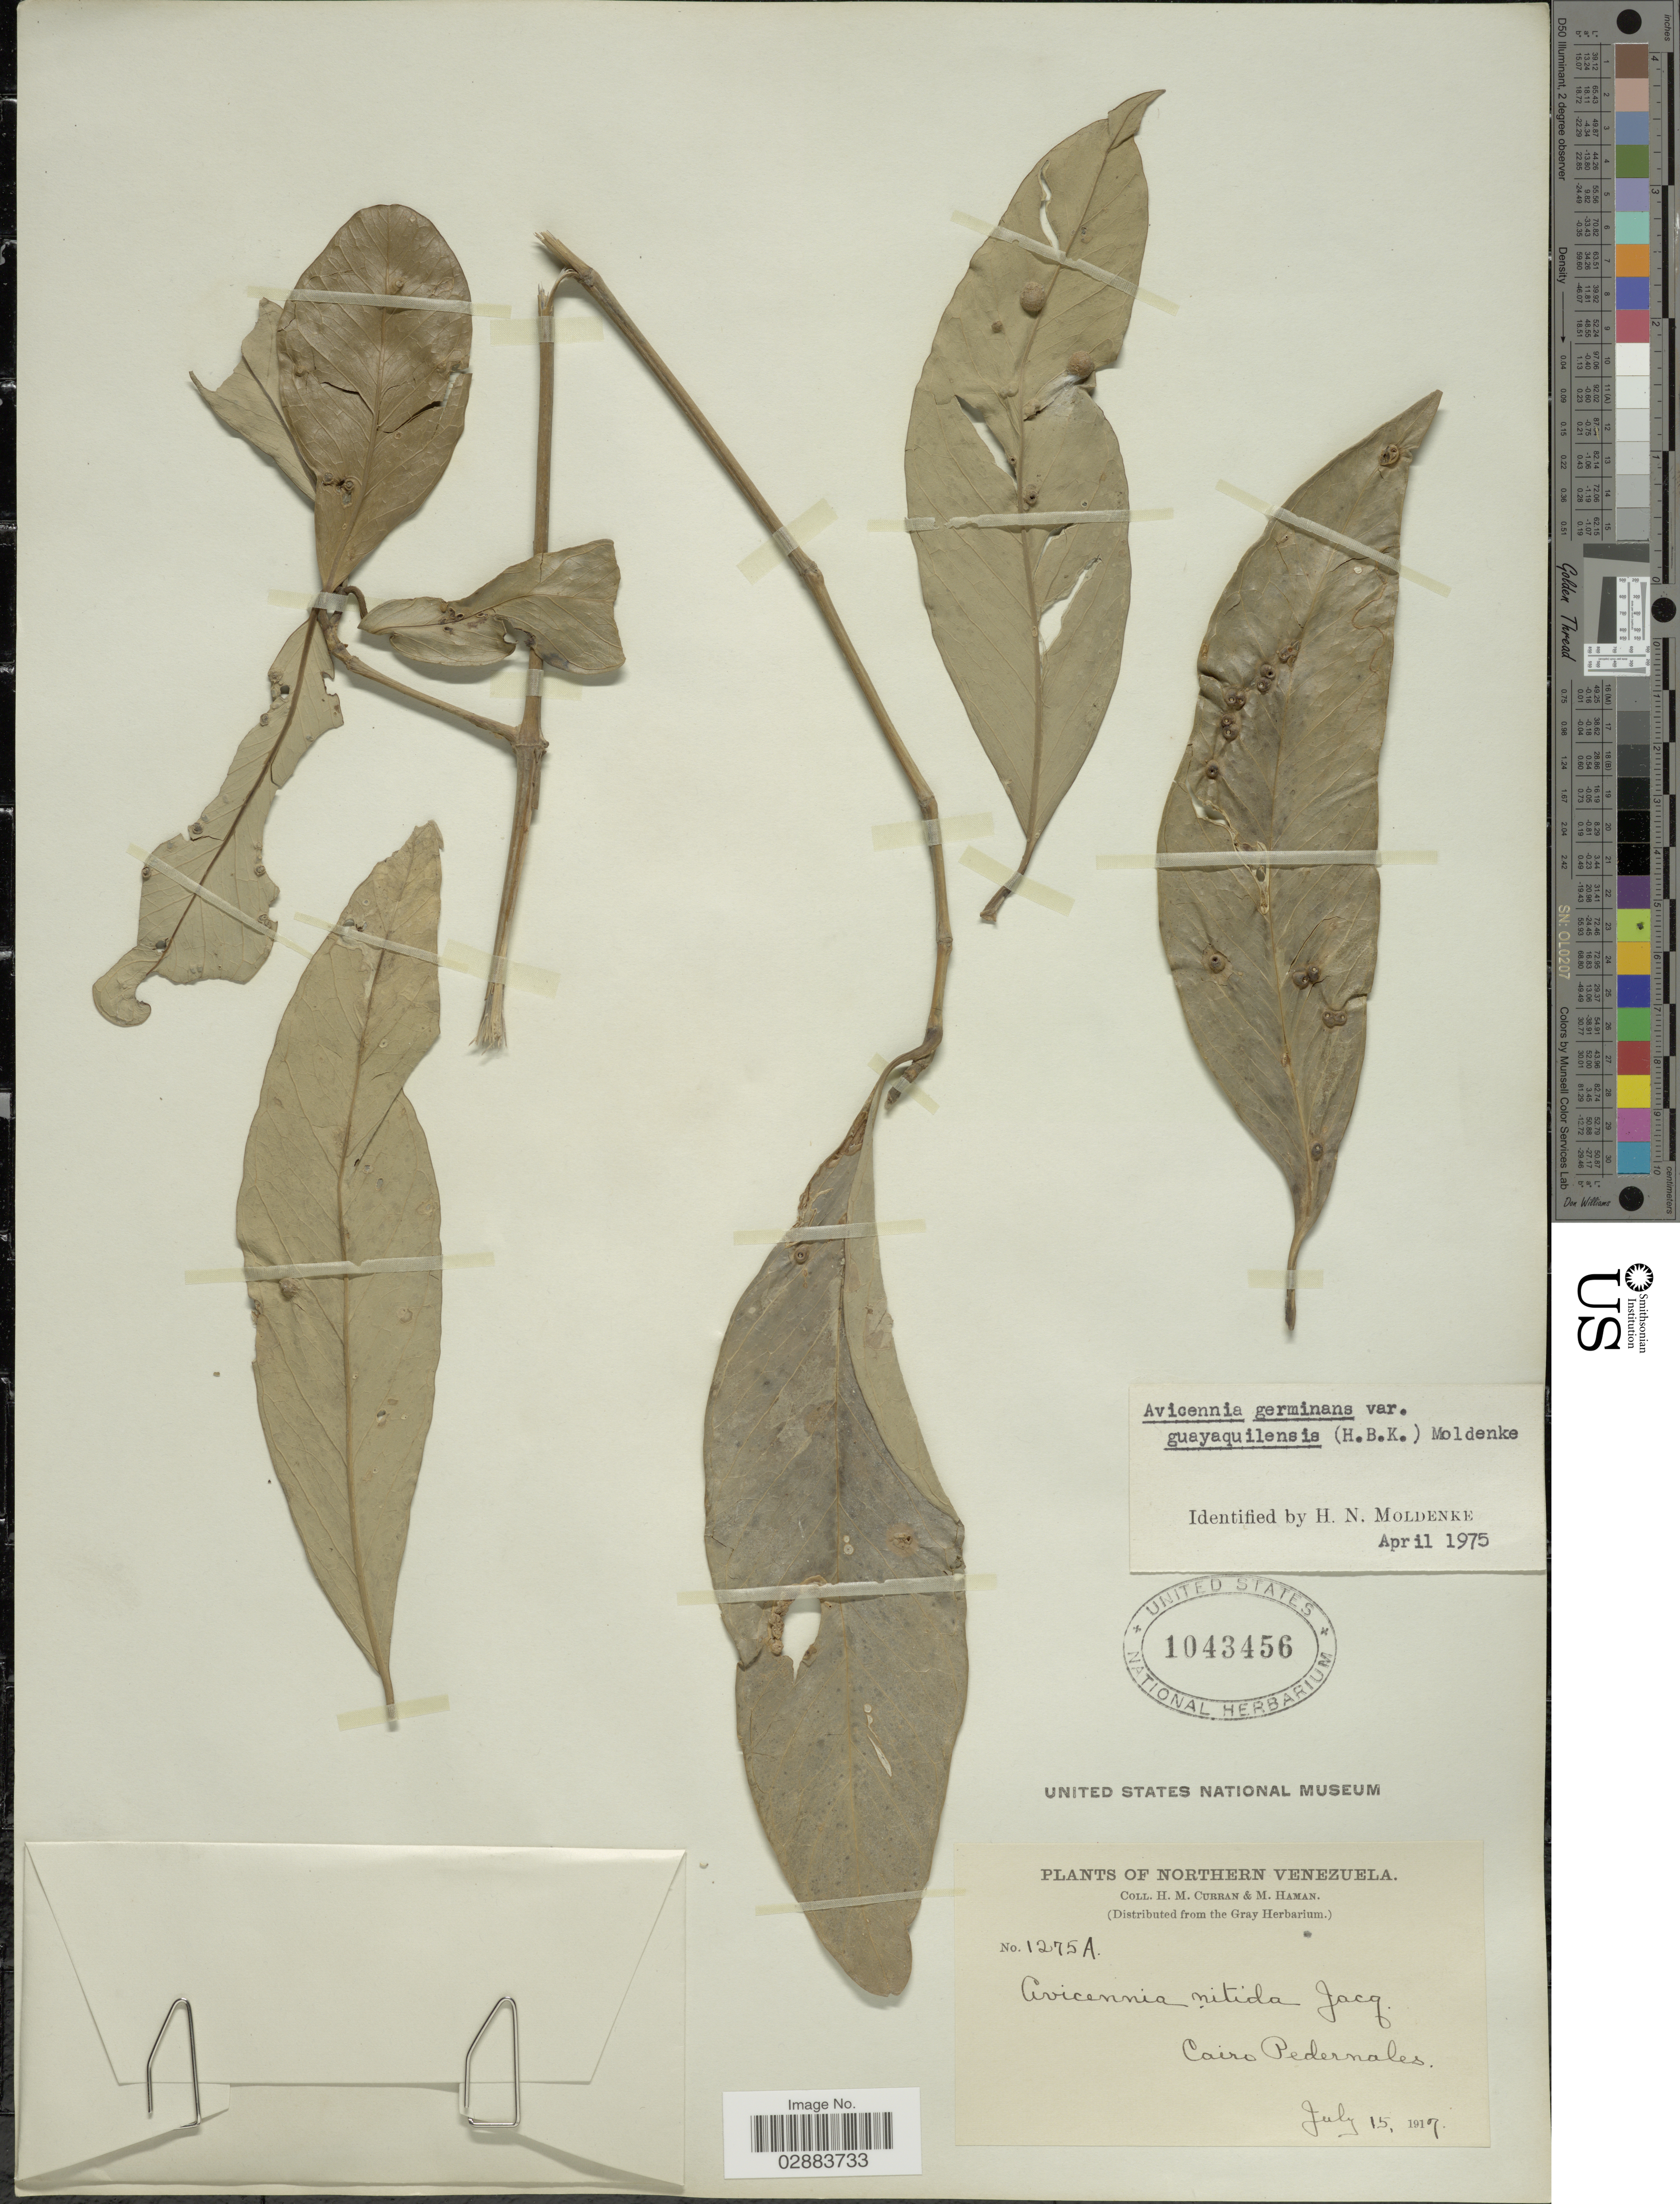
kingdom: Plantae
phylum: Tracheophyta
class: Magnoliopsida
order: Lamiales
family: Acanthaceae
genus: Avicennia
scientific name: Avicennia germinans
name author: (L.) L.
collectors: H. M. Curran & M. Haman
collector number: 1275A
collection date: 1917-07-15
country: Venezuela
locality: Northern Venezuela. Cairo Pedernales.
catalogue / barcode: US 1043456